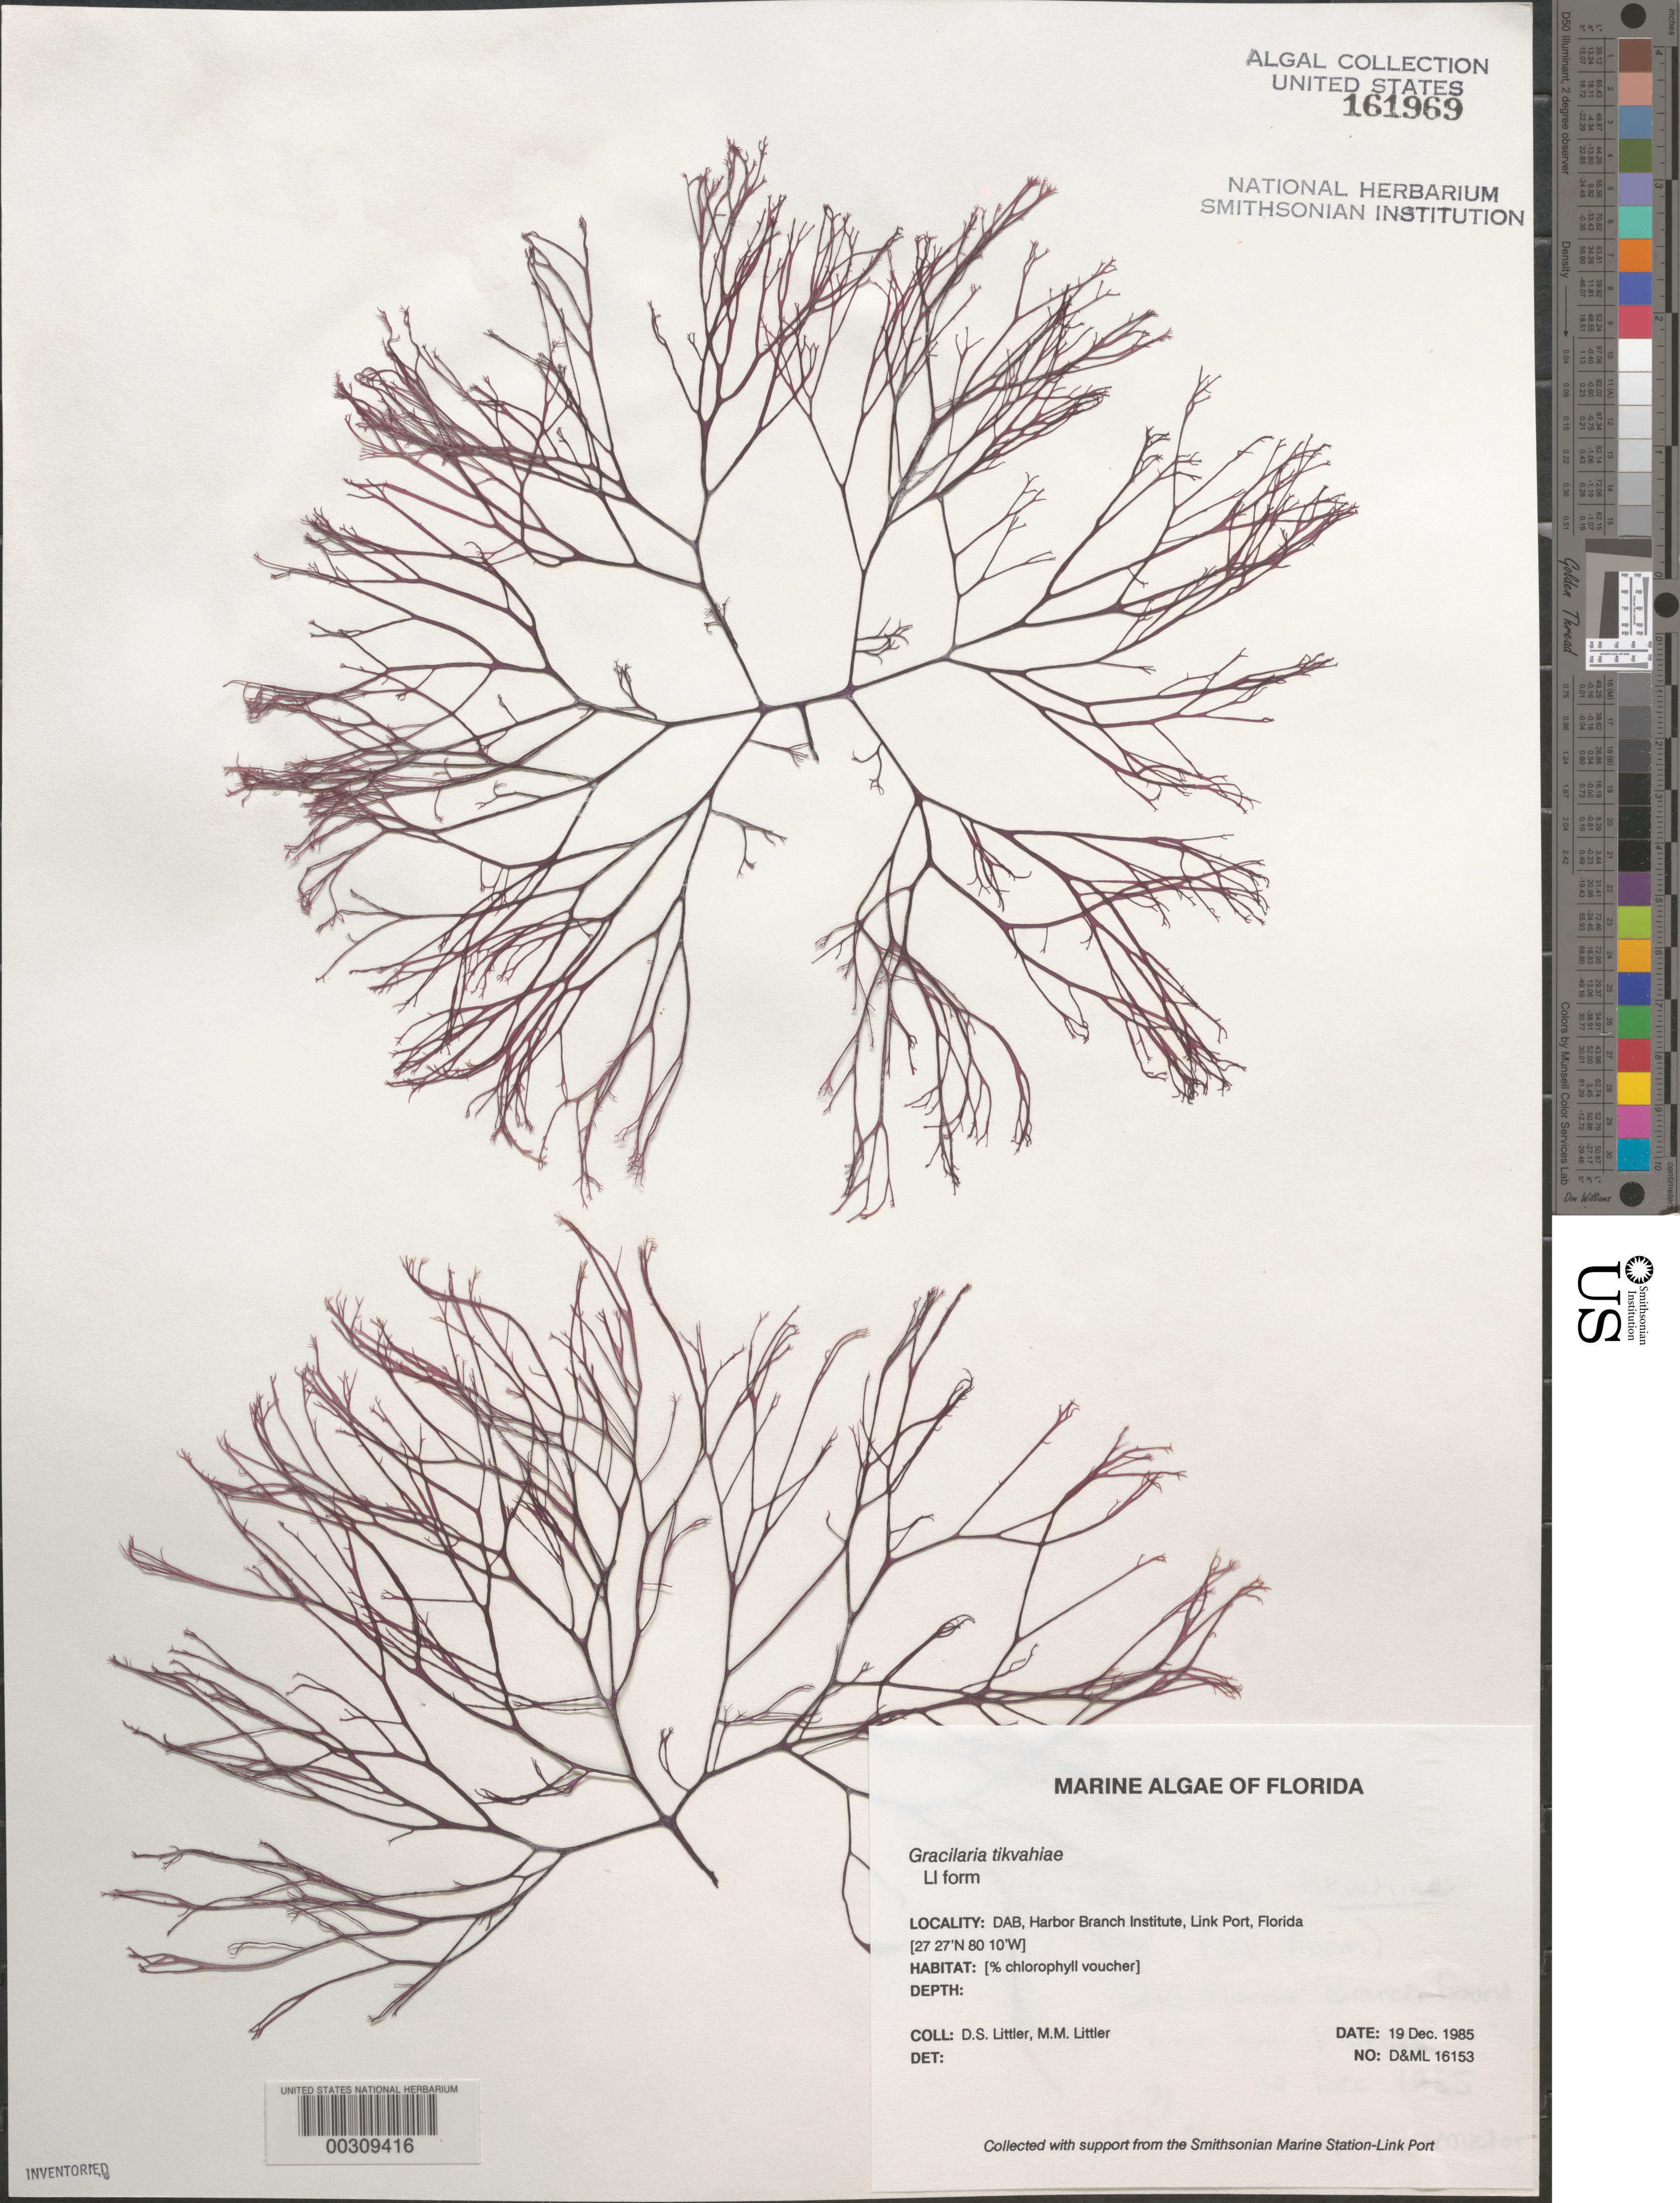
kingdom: Plantae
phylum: Rhodophyta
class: Florideophyceae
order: Gracilariales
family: Gracilariaceae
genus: Gracilaria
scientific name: Gracilaria tikvahiae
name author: McLachlan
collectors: D. S. Littler & M. M. Littler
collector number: D&ML 16153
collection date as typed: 19 Dec 1985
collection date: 1985-12-19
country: United States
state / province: Florida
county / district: Saint Lucie County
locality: Harbor Branch Oceanographic Institutue, Link Port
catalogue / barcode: US 161969